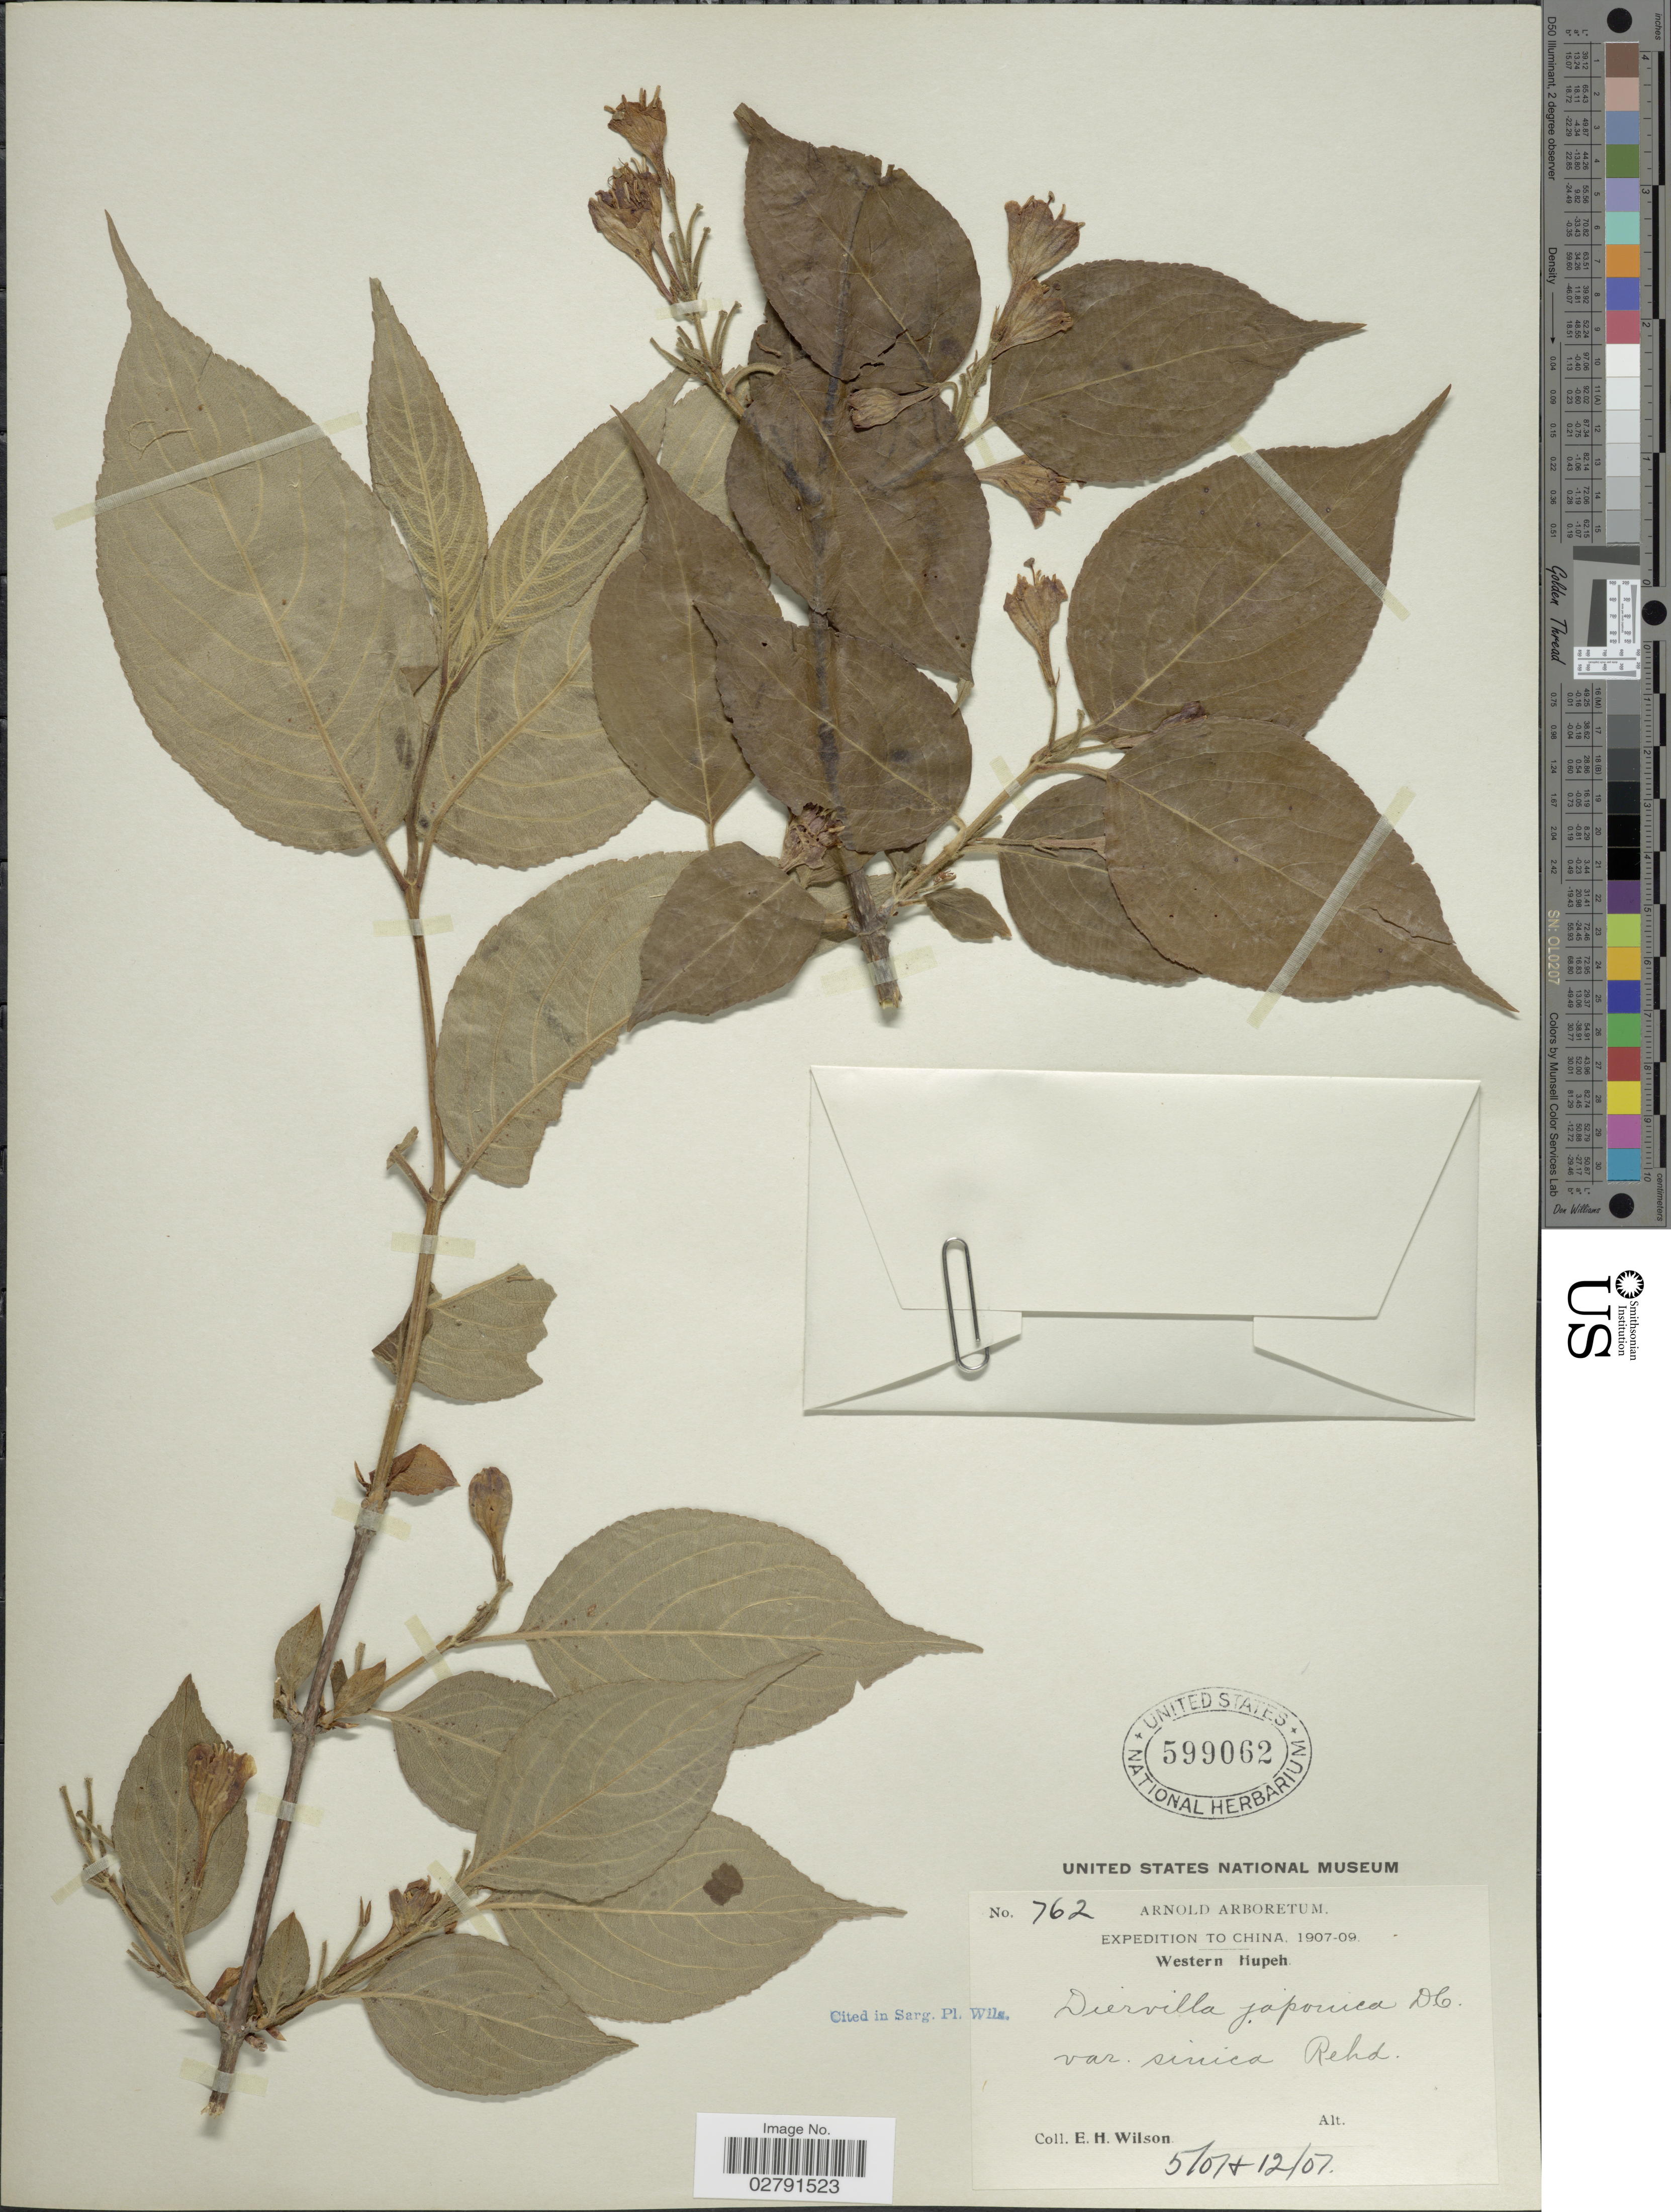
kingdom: Plantae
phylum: Tracheophyta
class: Magnoliopsida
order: Dipsacales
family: Caprifoliaceae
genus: Diervilla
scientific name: Diervilla japonica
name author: (Thunb.) DC.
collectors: E. Wilson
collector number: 762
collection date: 1907-05/1907-12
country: China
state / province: Hubei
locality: Western Hupeh.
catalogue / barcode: US 599062